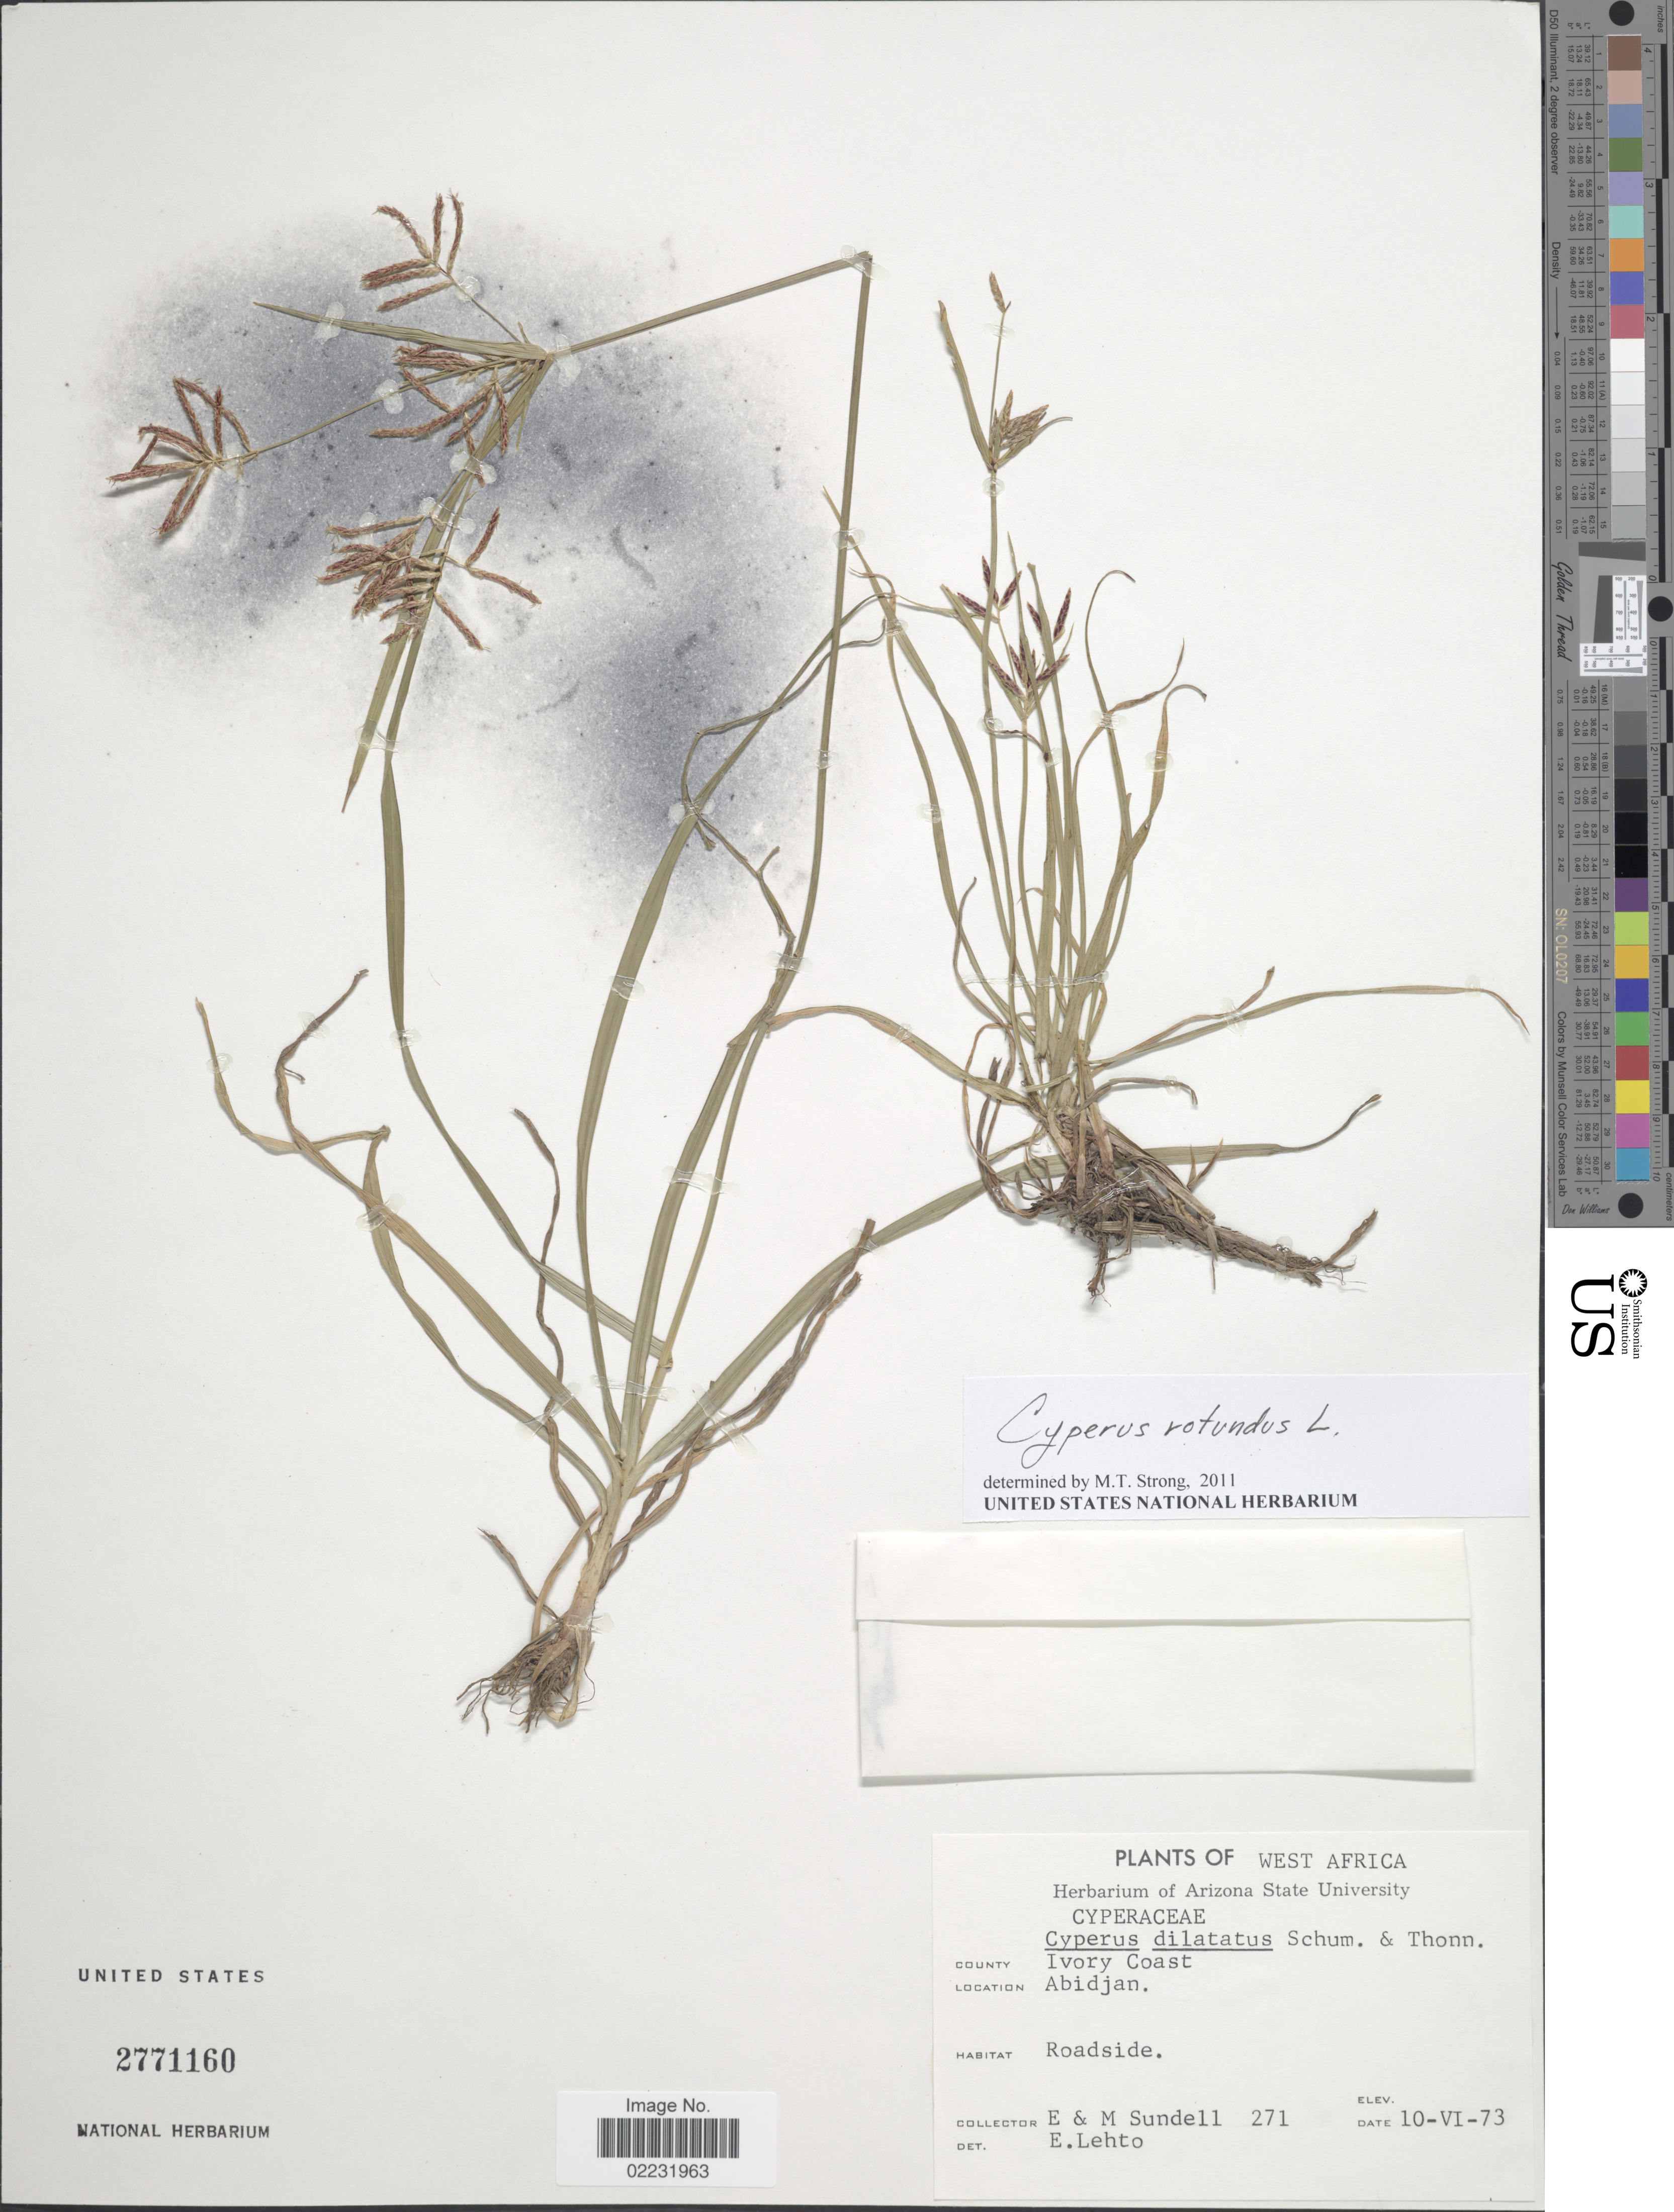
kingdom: Plantae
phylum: Tracheophyta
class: Liliopsida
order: Poales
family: Cyperaceae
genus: Cyperus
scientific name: Cyperus rotundus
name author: L.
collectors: E. Sundell, M. Sundell & E. Lehto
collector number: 271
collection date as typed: Transcribed d/m/y: 10/6/73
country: Ivory Coast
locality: West africa, County Ivory Coast, Abidjan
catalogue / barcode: US 2771160